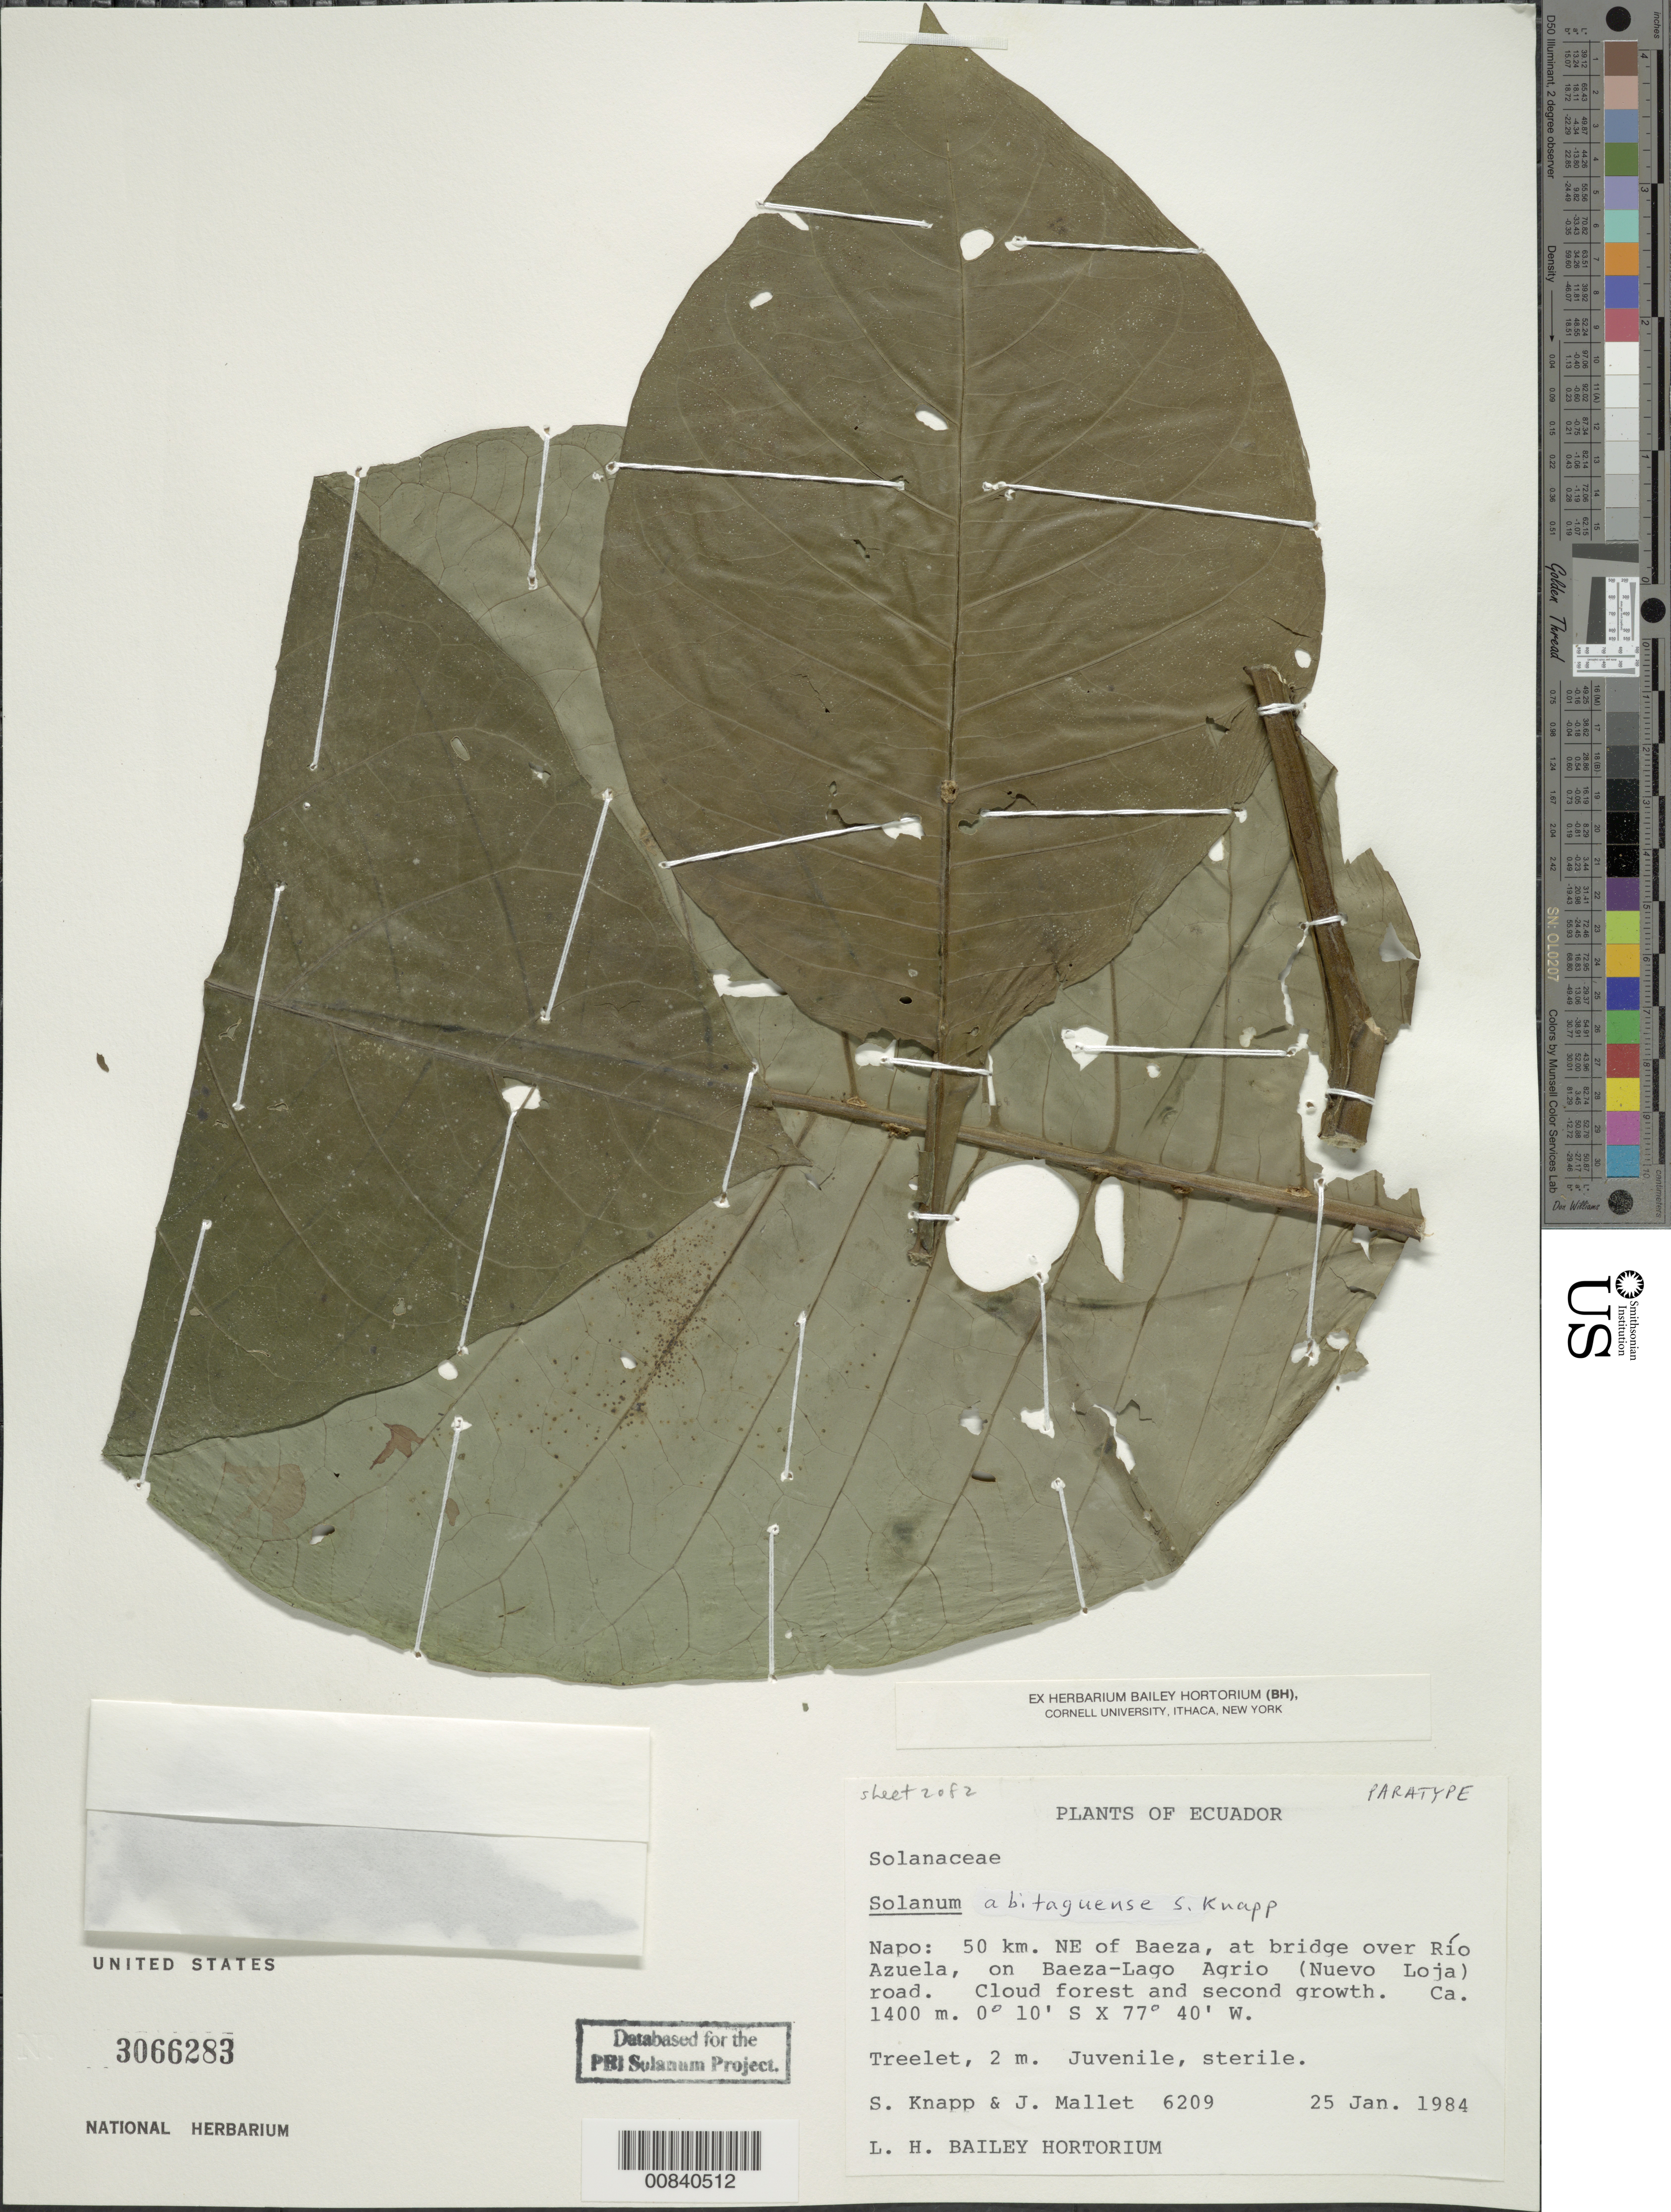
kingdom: Plantae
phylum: Tracheophyta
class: Magnoliopsida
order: Solanales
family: Solanaceae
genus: Solanum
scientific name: Solanum abitaguense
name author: S. Knapp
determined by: Knapp, S. D.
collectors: S. Knapp & J. Mallet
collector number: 6209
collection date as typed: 25 Jan 1984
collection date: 1984-01-25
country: Ecuador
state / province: Napo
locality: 50 km. NE of Baeza, at bridge over Río Azuela, on Baeza-Lago Agrio (Nuevo Loja) road.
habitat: Cloud forest and second growth.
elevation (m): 1400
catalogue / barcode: US 3066283